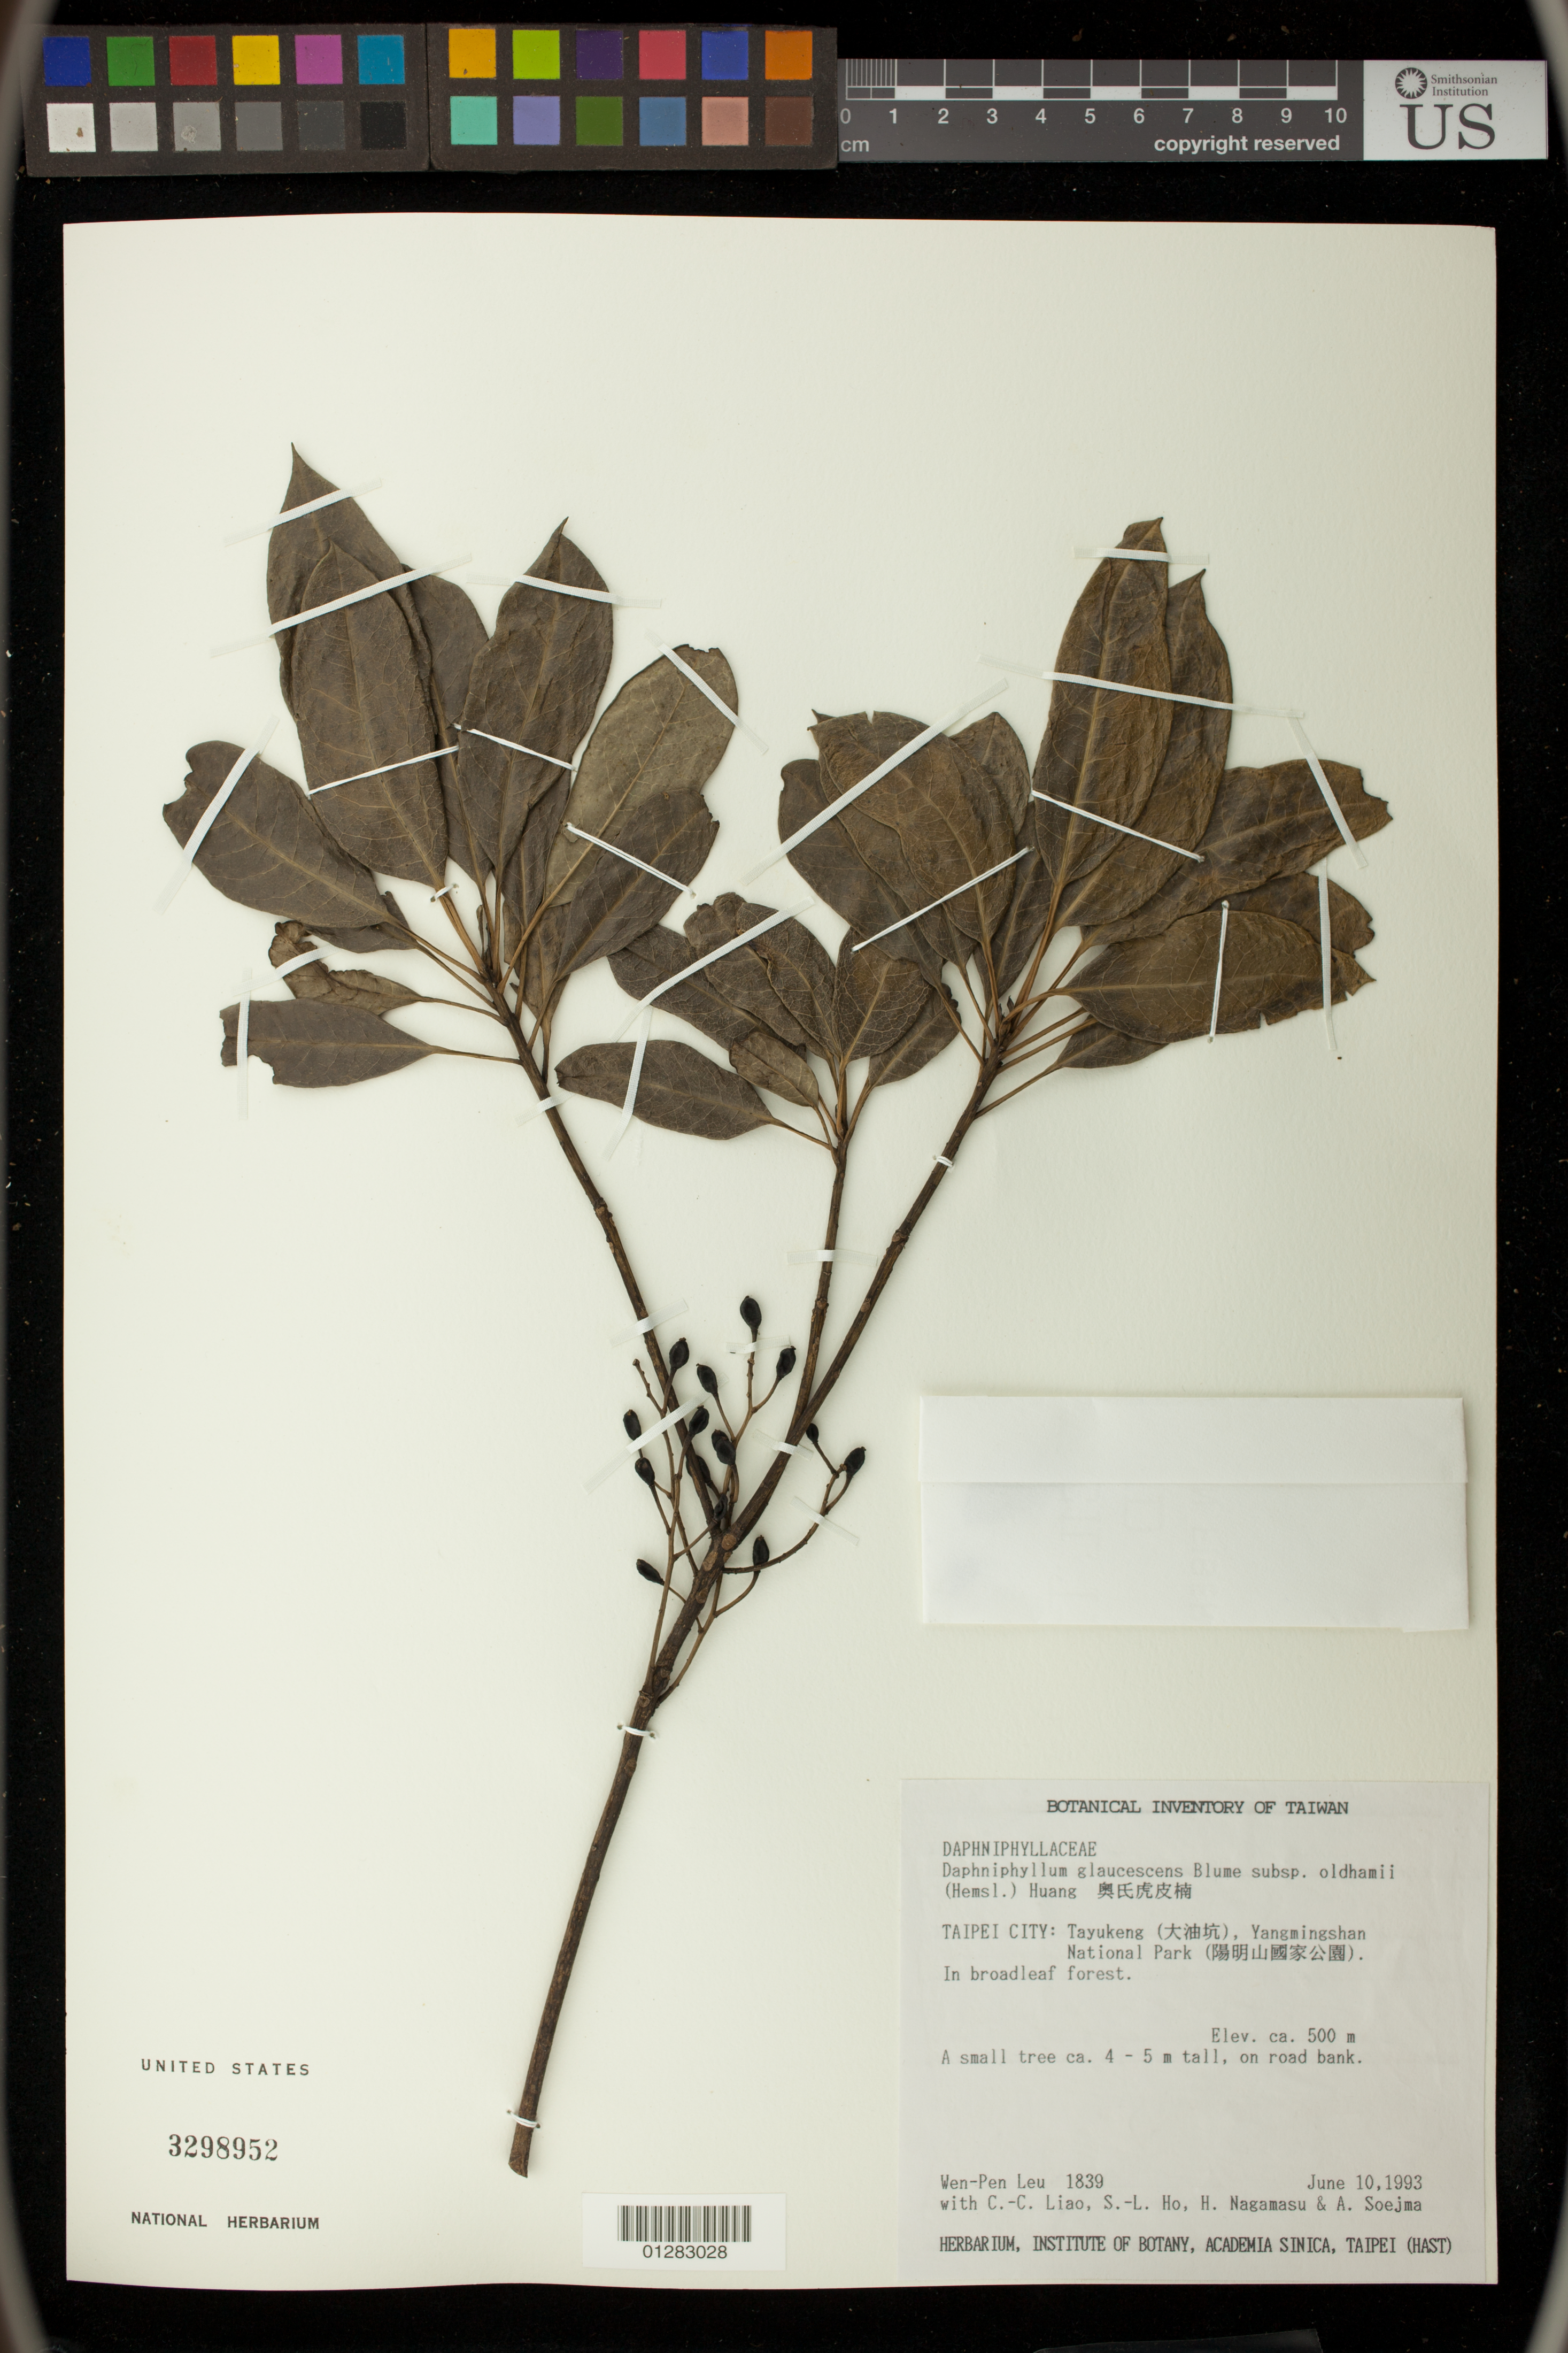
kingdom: Plantae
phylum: Tracheophyta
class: Magnoliopsida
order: Saxifragales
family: Daphniphyllaceae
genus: Daphniphyllum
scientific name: Daphniphyllum glaucescens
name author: Blume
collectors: W. Leu, C. Liao, S. Ho & H. Nagamasu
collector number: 1839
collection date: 1993-06-10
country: Taiwan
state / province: Taipei City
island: Taiwan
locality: Taipei City: Tayukeng, Yangmingshan National Park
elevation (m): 152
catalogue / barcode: US 3298952